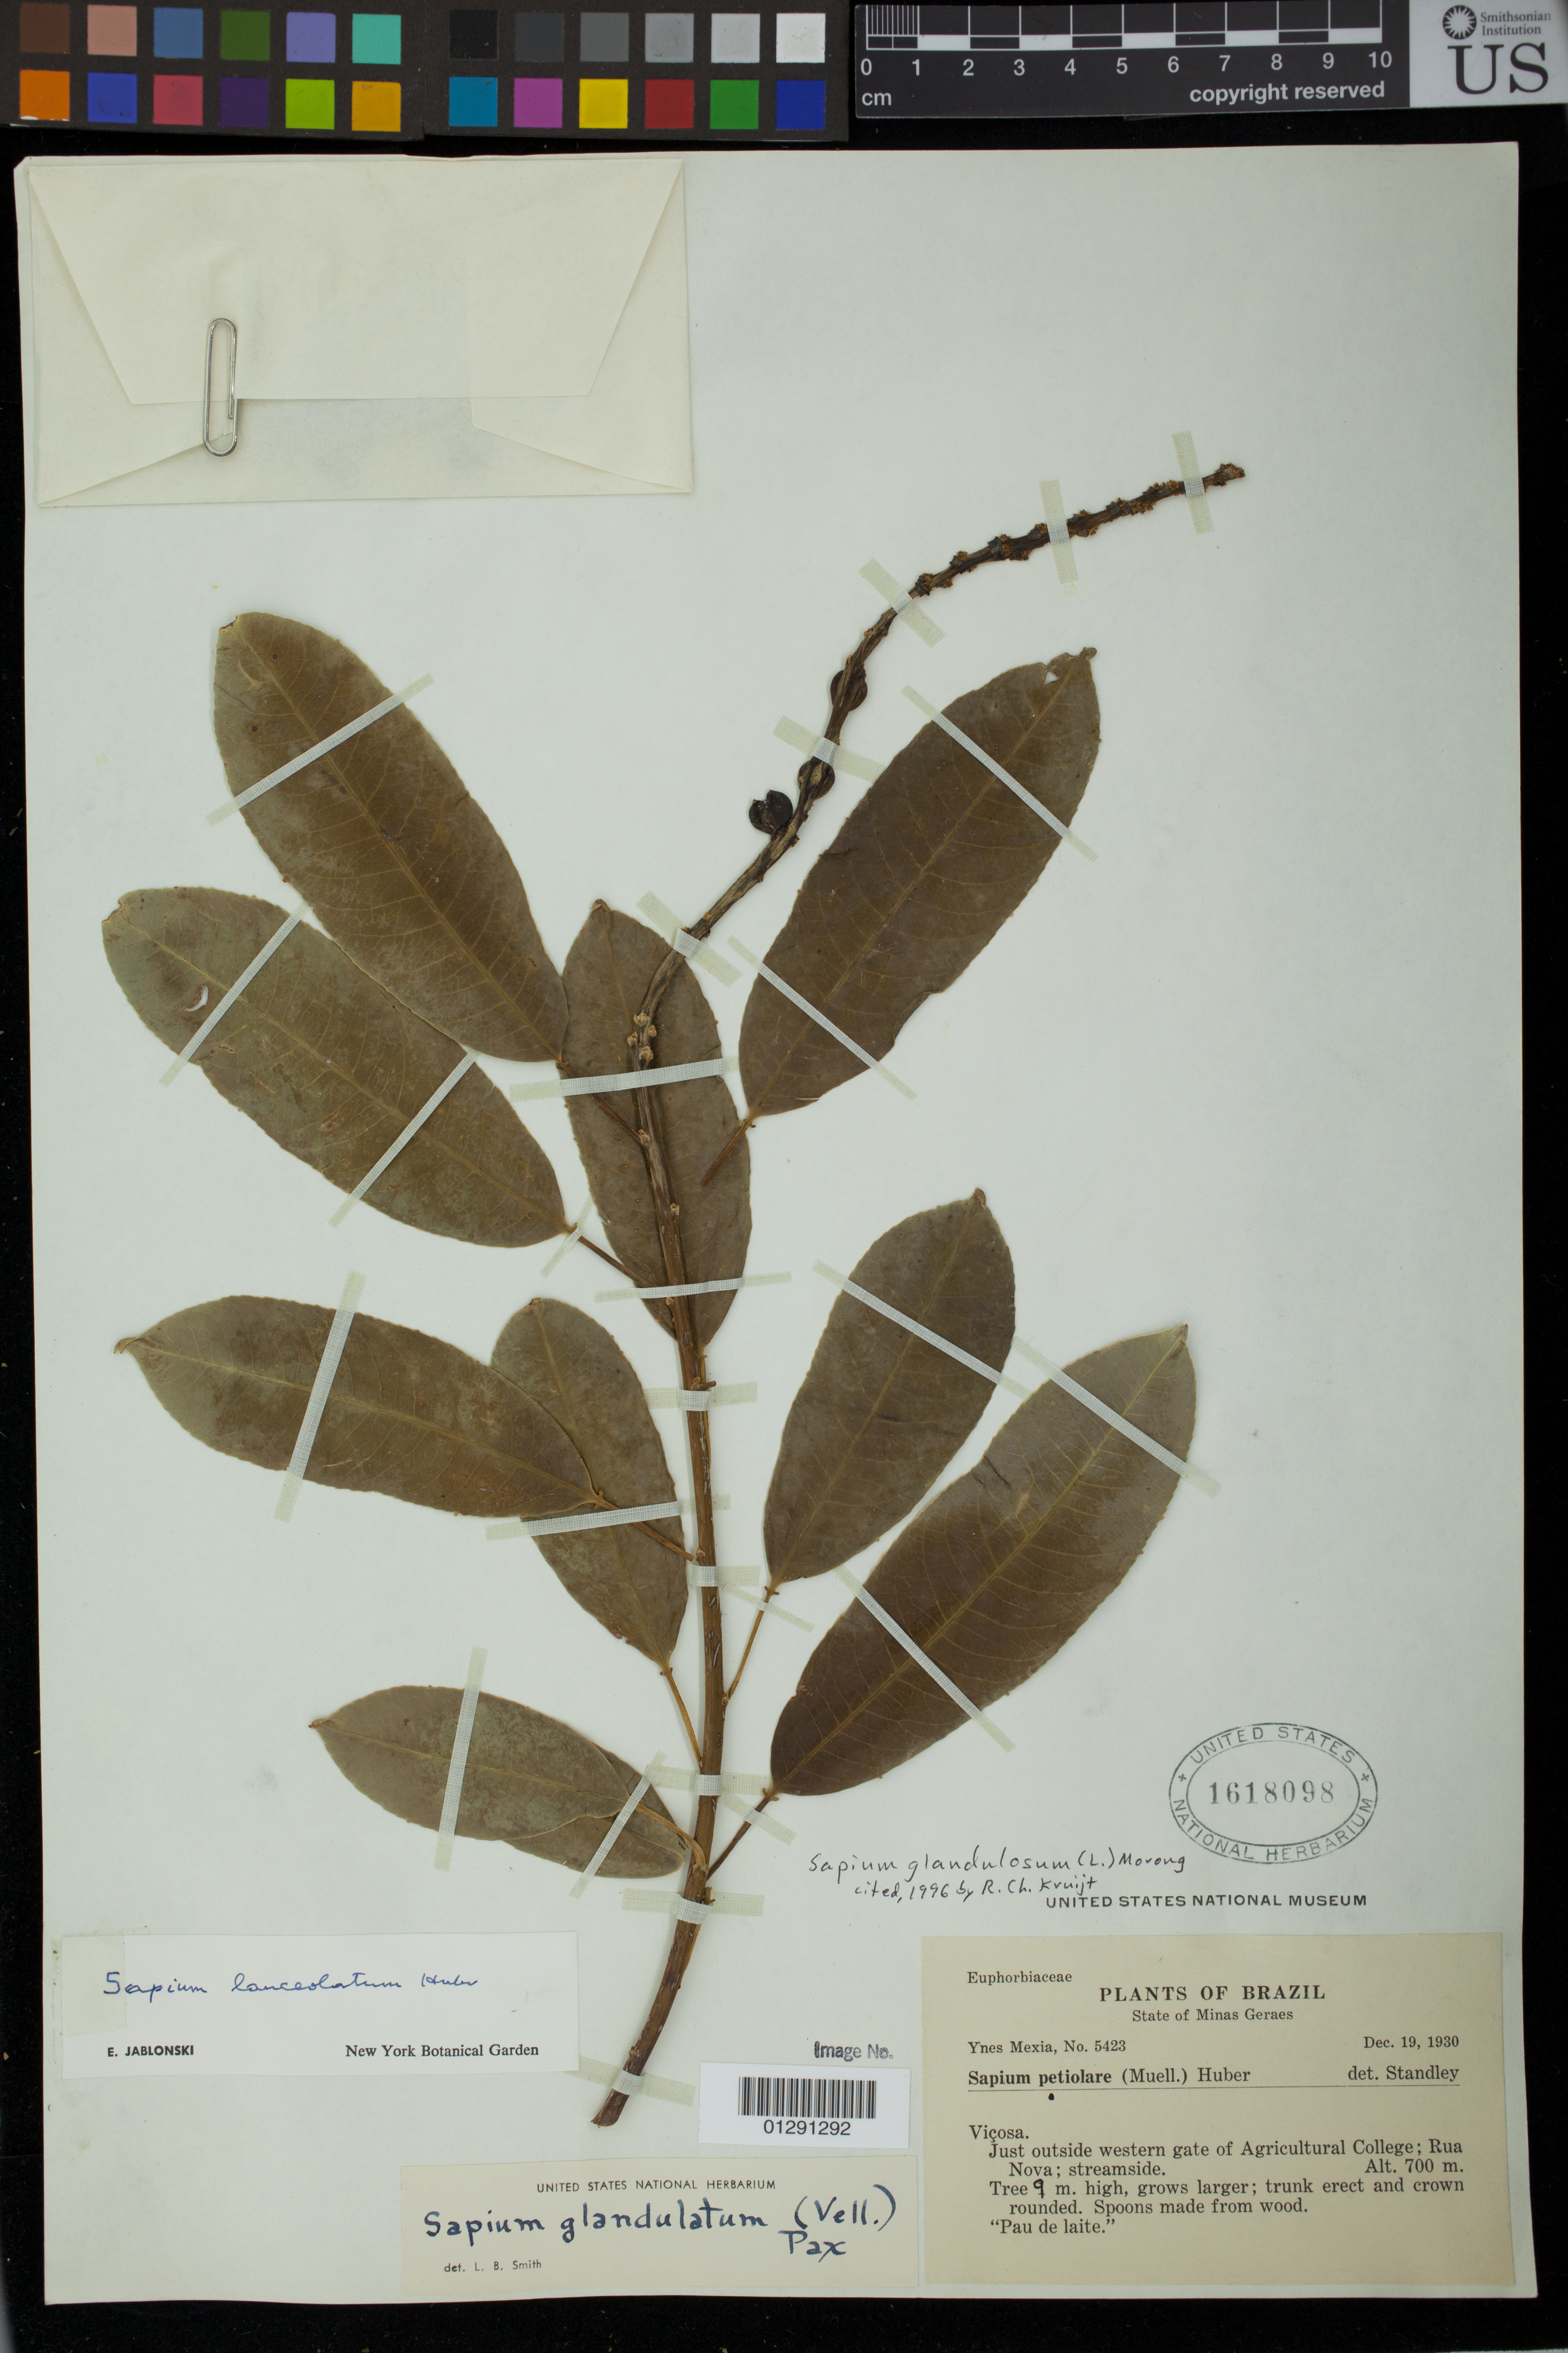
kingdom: Plantae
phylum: Tracheophyta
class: Magnoliopsida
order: Malpighiales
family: Euphorbiaceae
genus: Sapium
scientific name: Sapium glandulatum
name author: (Vell.) Pax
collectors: Y. Mexia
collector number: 5423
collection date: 1930-12-19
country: Brazil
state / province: Minas Gerais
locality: Vices: Just outside western gate of Agricultural College; Rua Nova.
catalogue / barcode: US 1618098